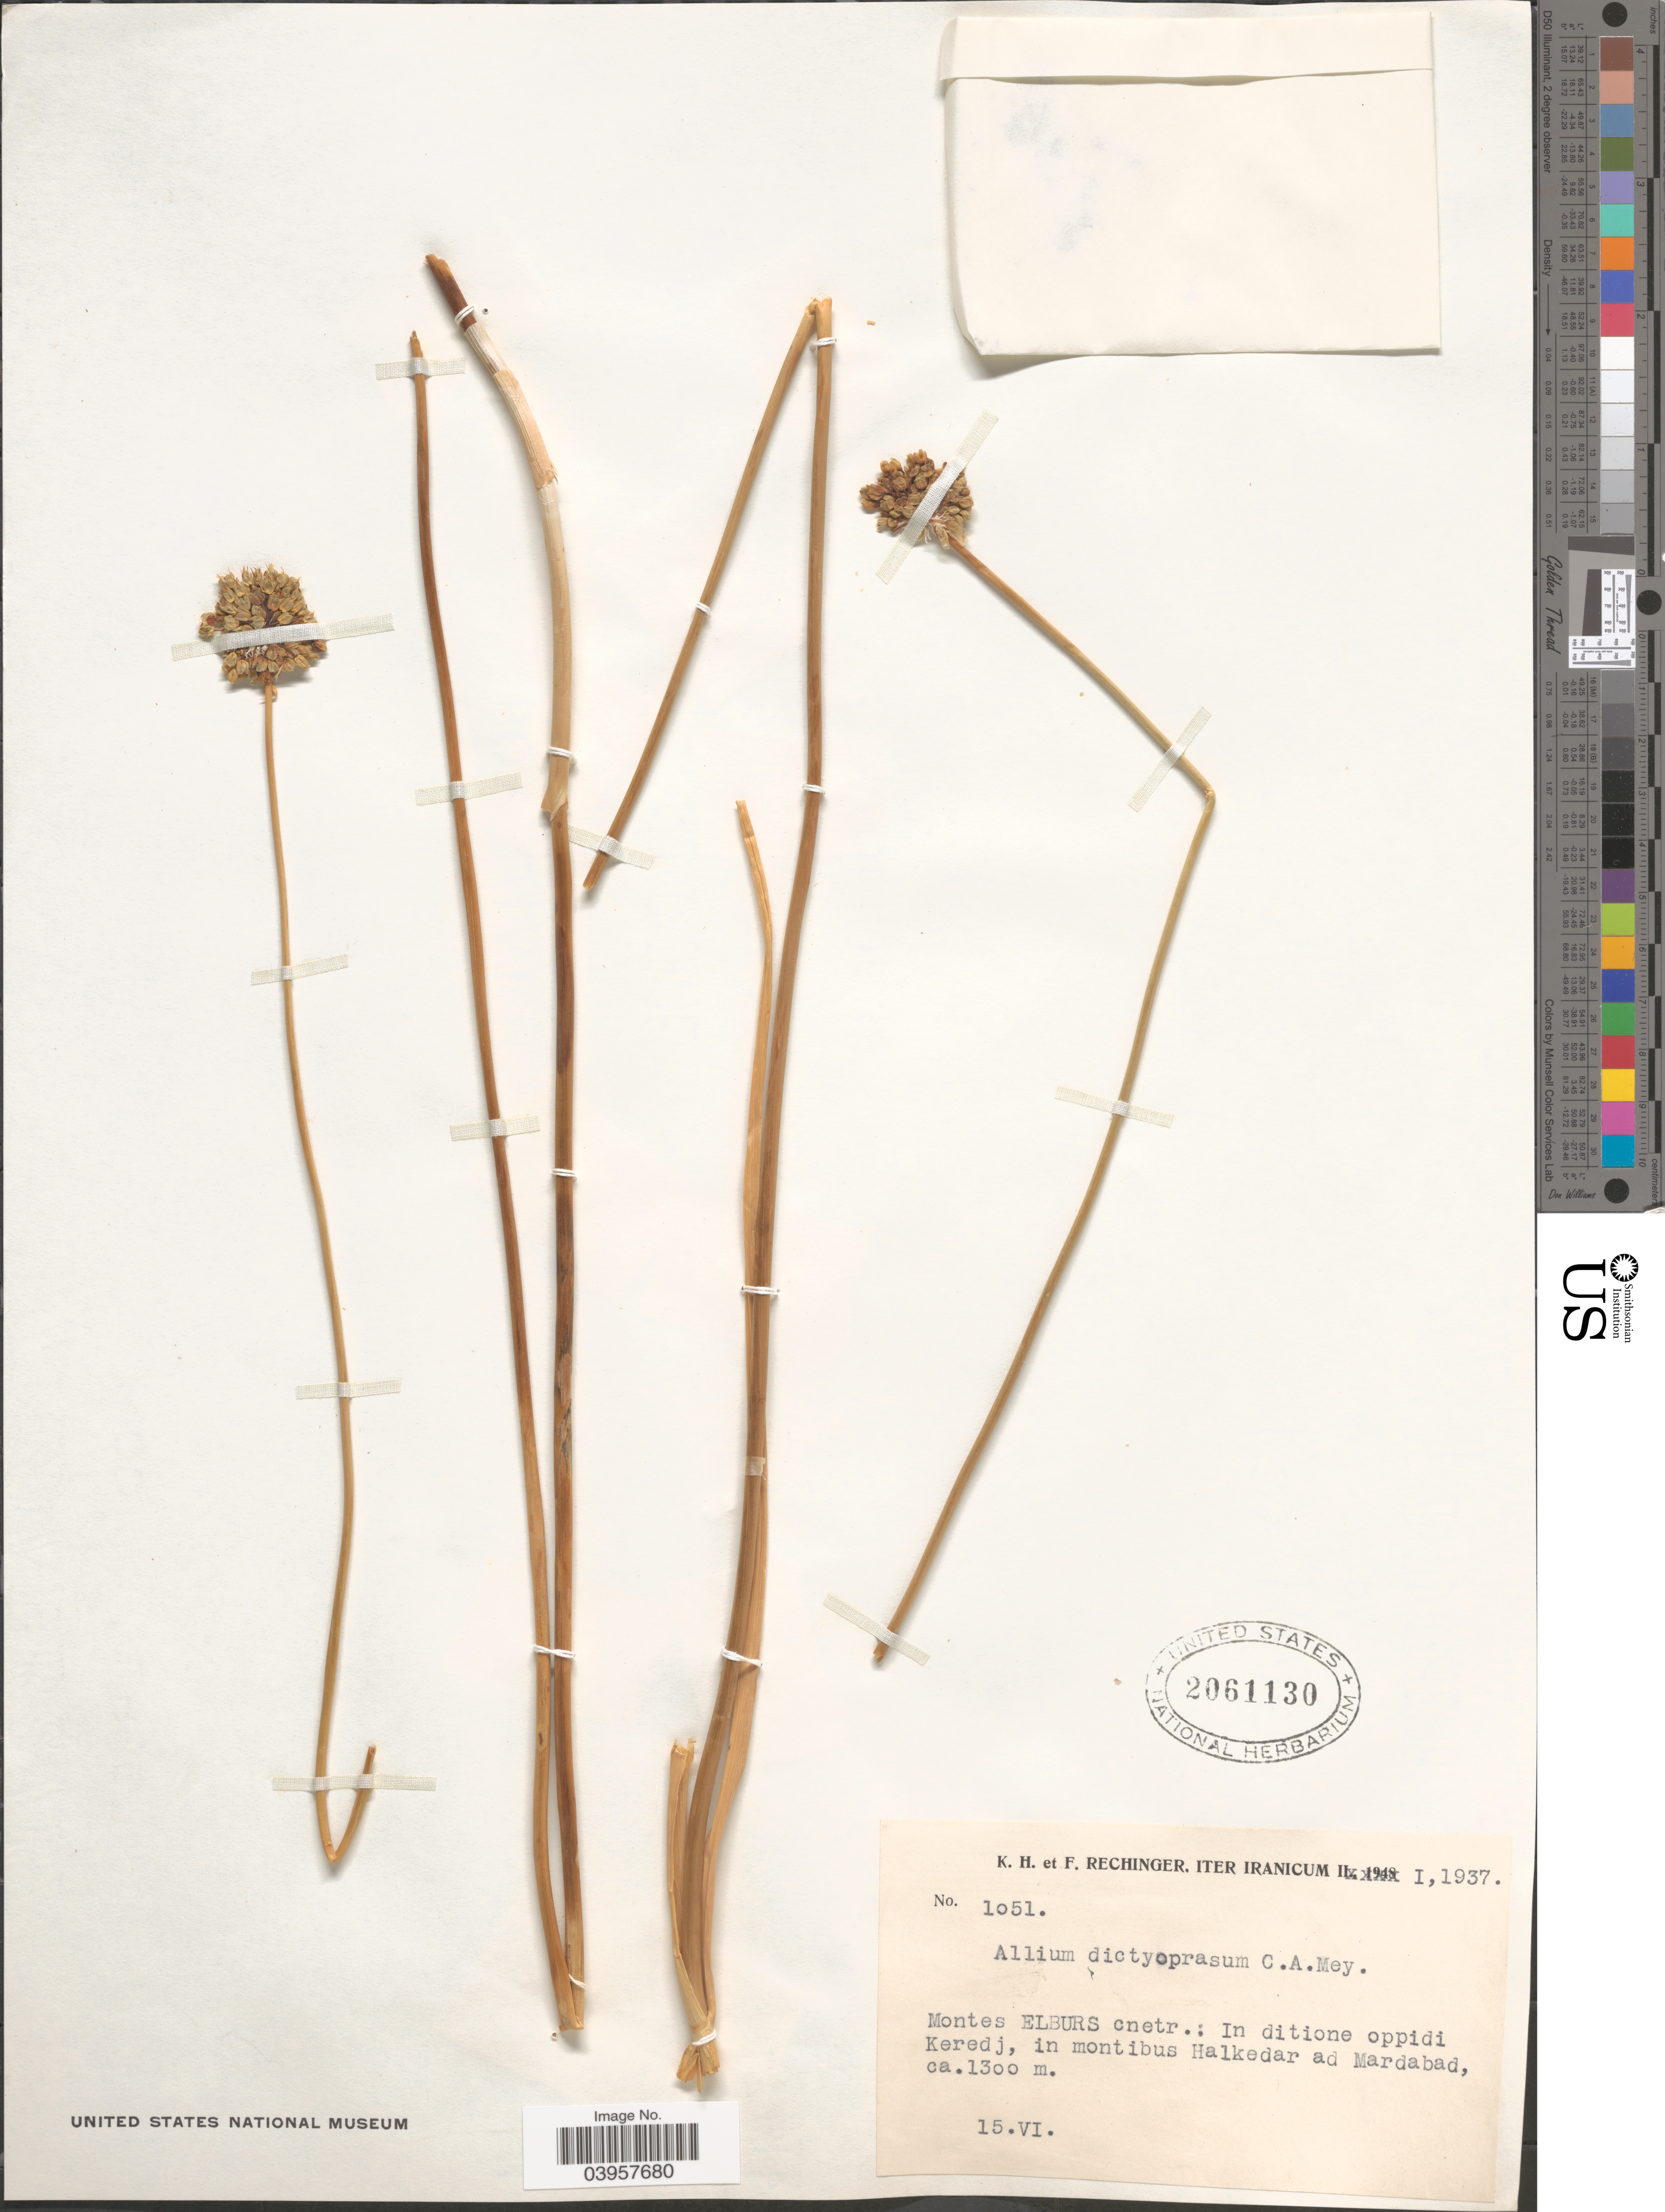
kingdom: Plantae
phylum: Tracheophyta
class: Liliopsida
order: Asparagales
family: Amaryllidaceae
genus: Allium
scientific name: Allium dictyoprasum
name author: C.A. Mey. ex Kunth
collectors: K. H. Rechinger & F. Rechinger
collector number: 1051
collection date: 1937-06-15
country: Iran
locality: Montes Elburs cnetr.: In ditione oppidi Keredj, in montibus Halkedar ad Mardabad.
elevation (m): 1300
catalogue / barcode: US 2061130